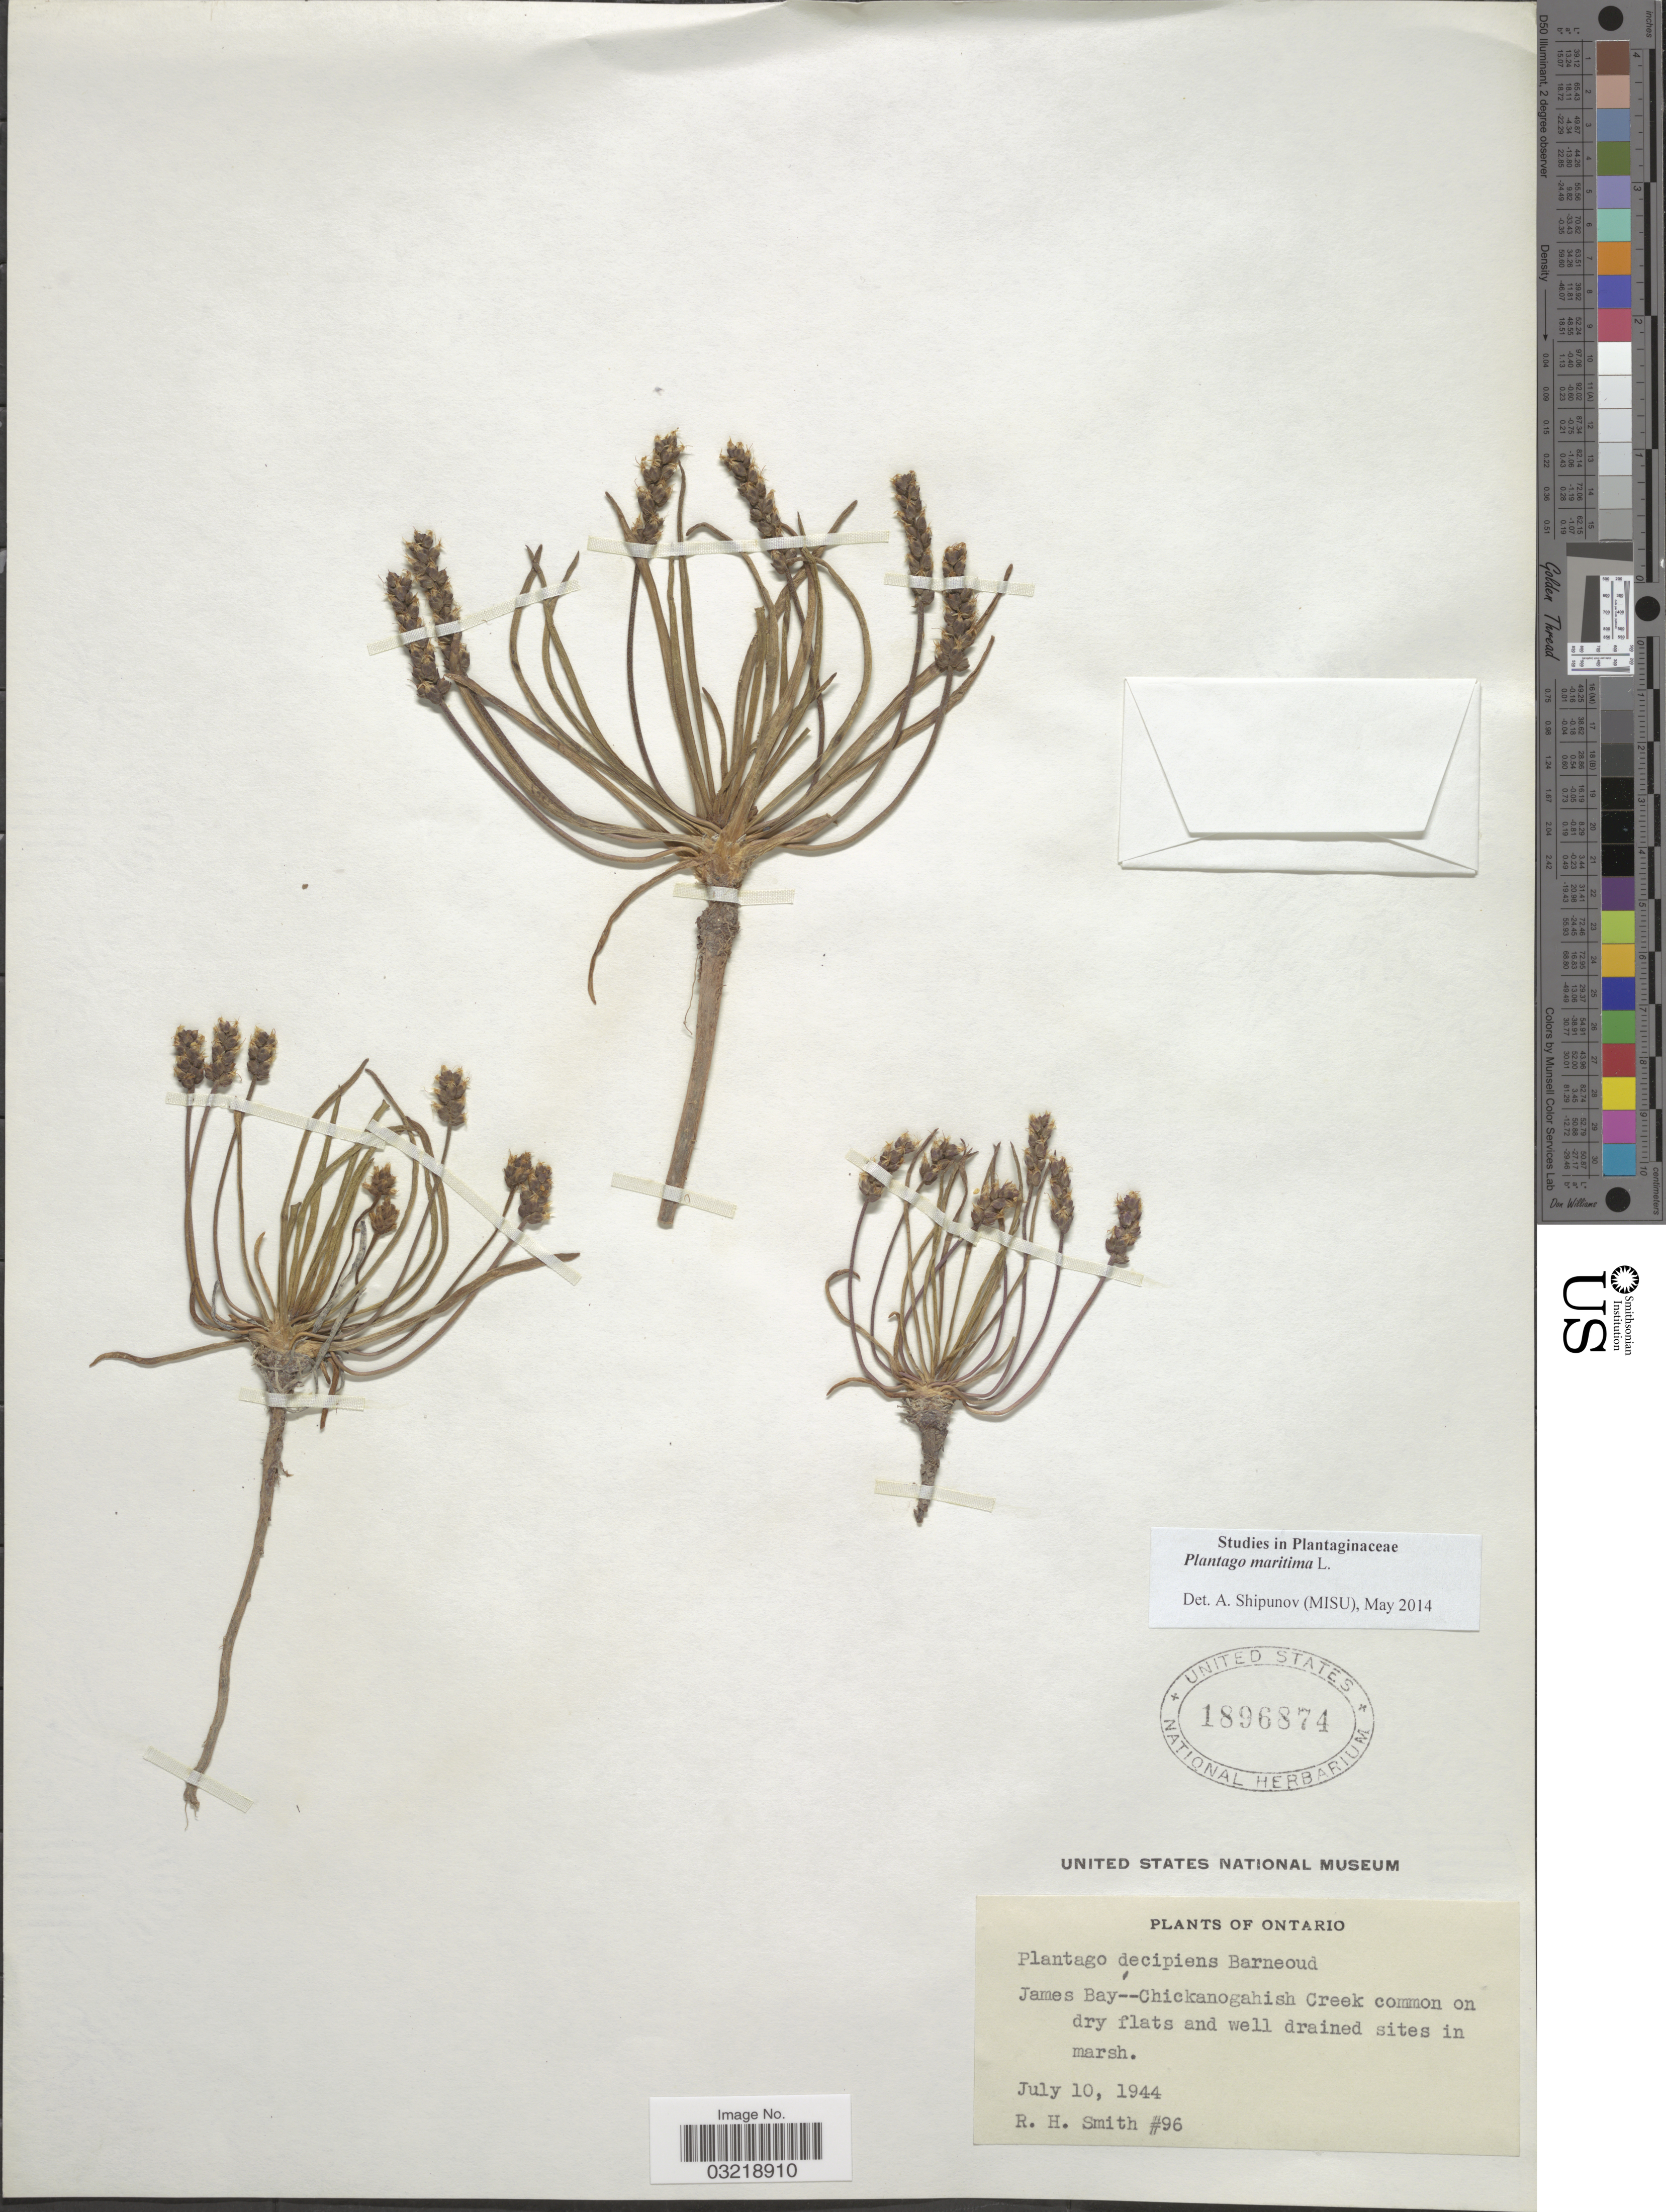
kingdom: Plantae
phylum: Tracheophyta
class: Magnoliopsida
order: Lamiales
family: Plantaginaceae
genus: Plantago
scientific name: Plantago maritima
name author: L.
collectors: R. H. Smith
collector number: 96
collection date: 1944-07-10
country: Canada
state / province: Ontario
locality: James Bay -- Chickanogahish Creek.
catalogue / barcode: US 1896874